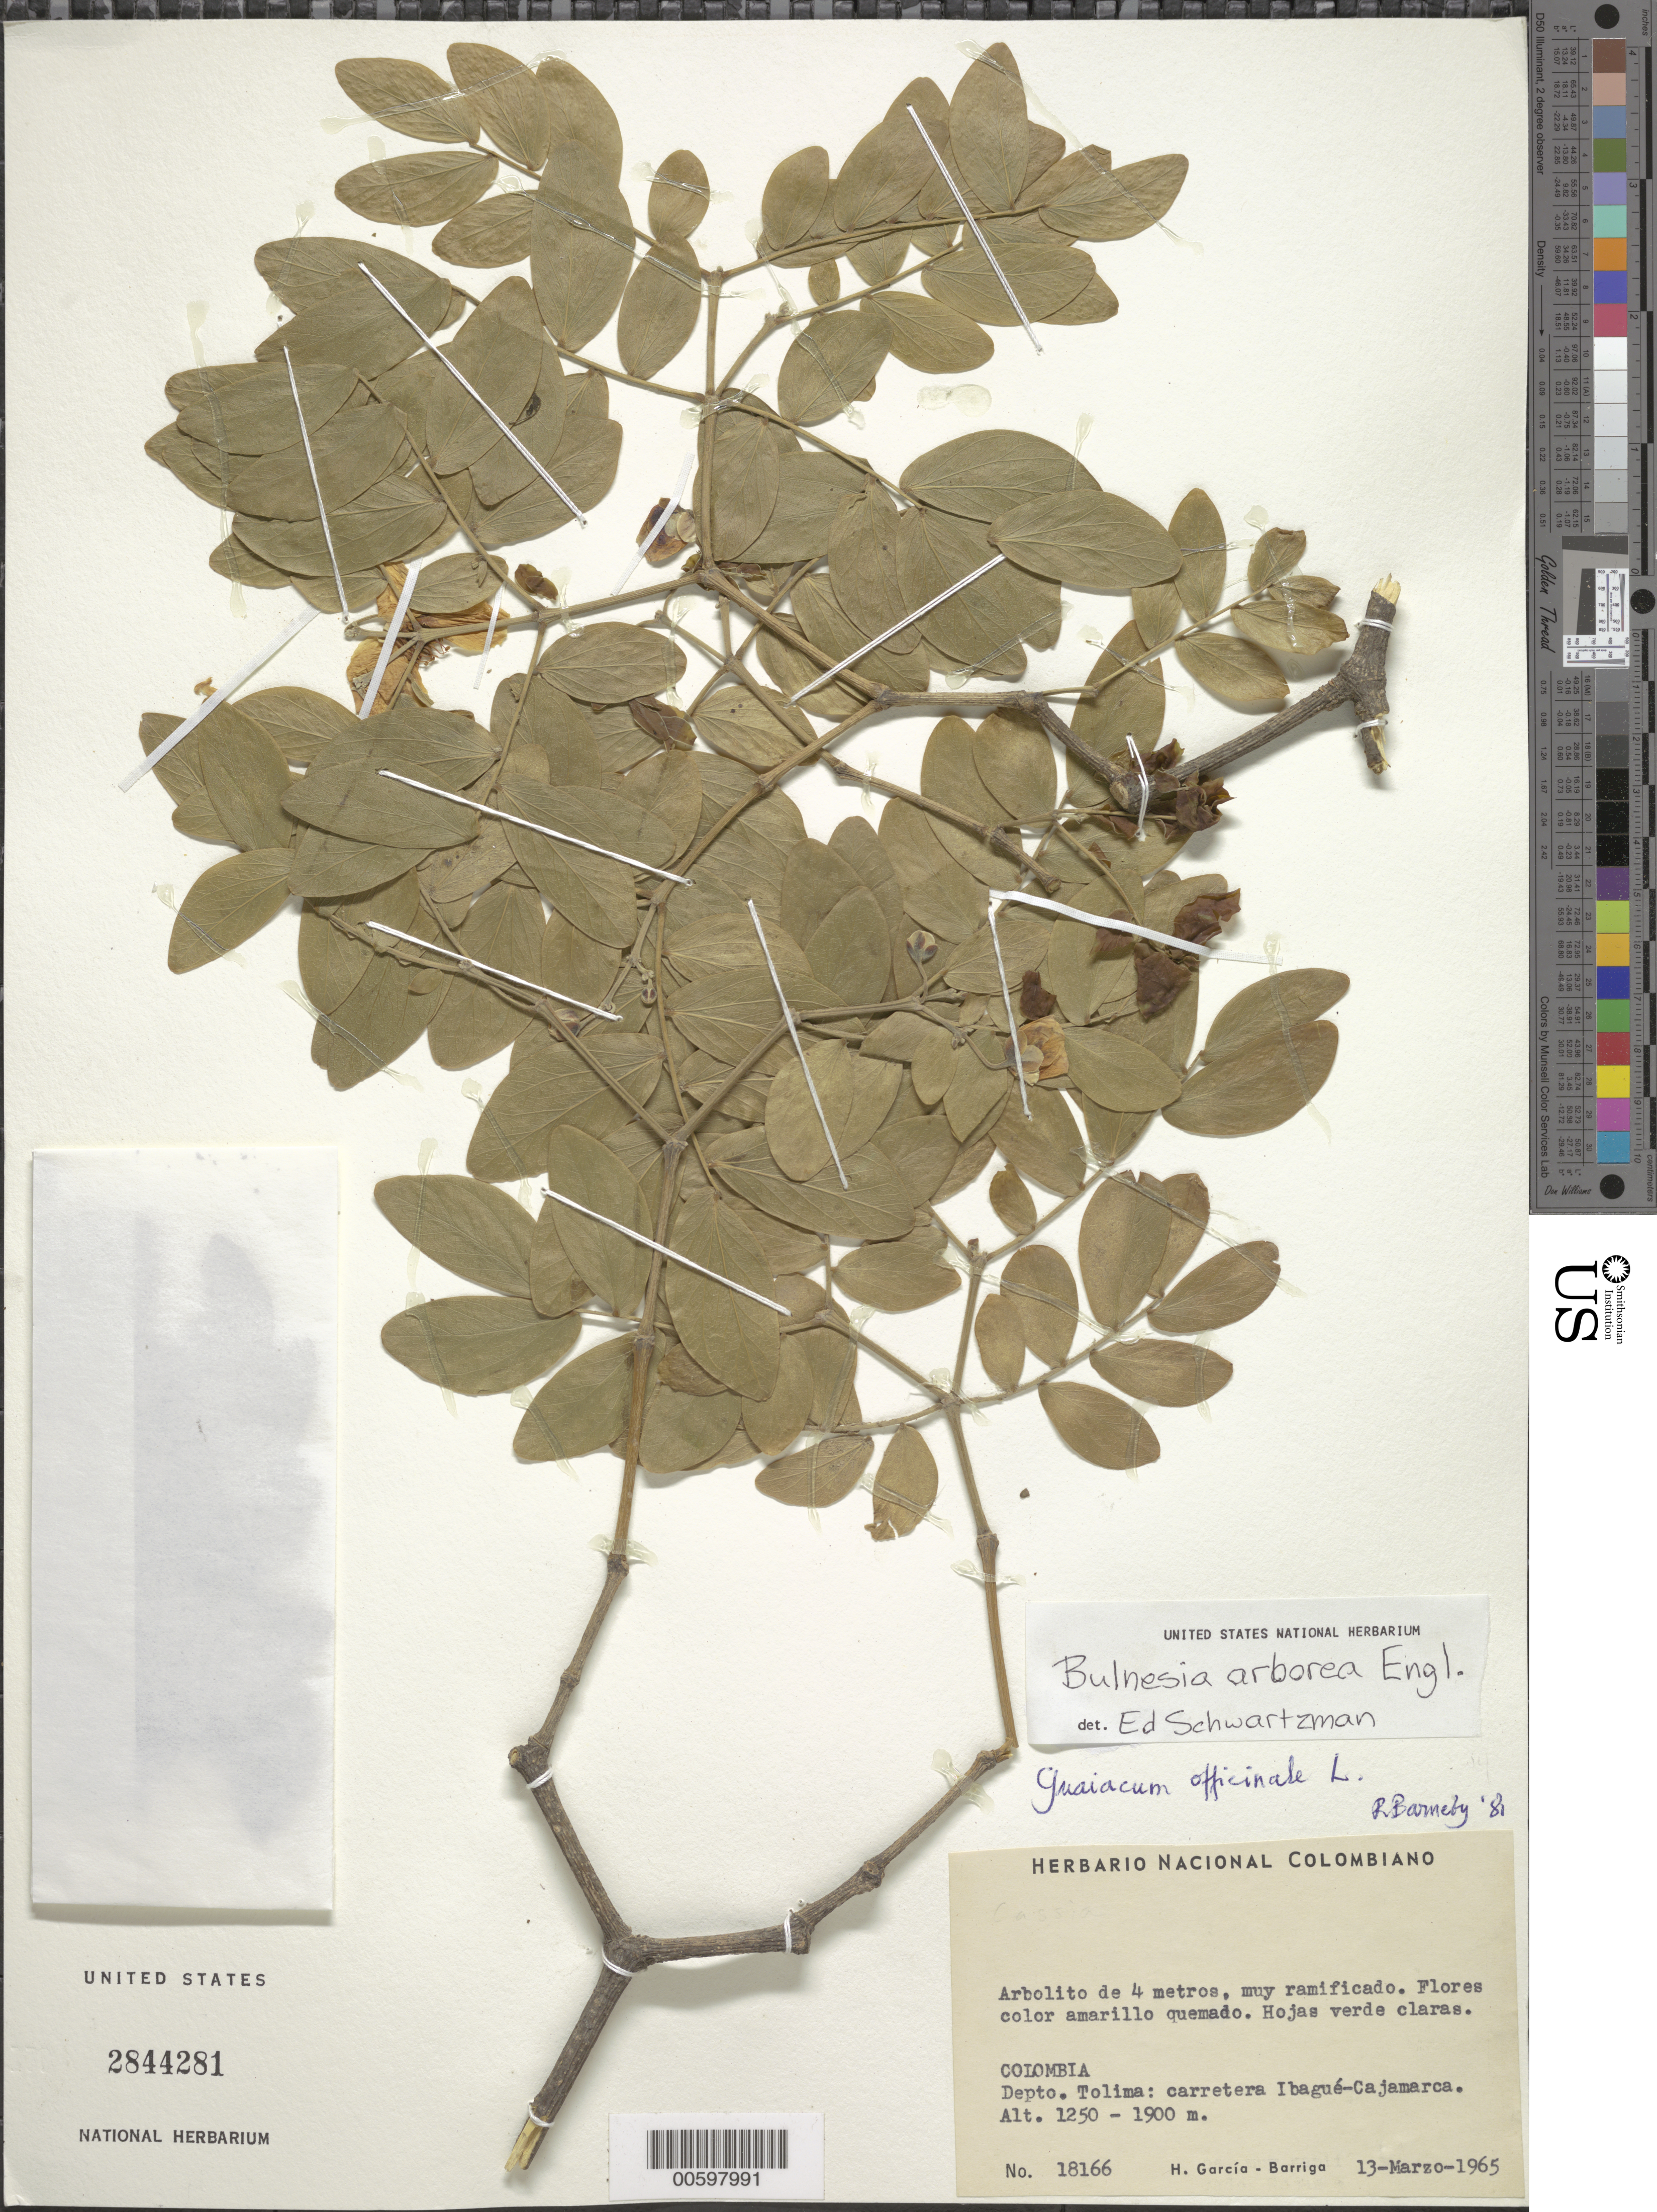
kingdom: Plantae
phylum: Tracheophyta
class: Magnoliopsida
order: Zygophyllales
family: Zygophyllaceae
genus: Gonopterodendron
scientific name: Gonopterodendron arboreum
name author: (Jacq.) Godoy-Bürki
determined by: U.S. National Herbarium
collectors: H. García Barriga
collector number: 18166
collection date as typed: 13 Mar 1965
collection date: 1965-03-13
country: Colombia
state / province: Tolima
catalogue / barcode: US 2844281